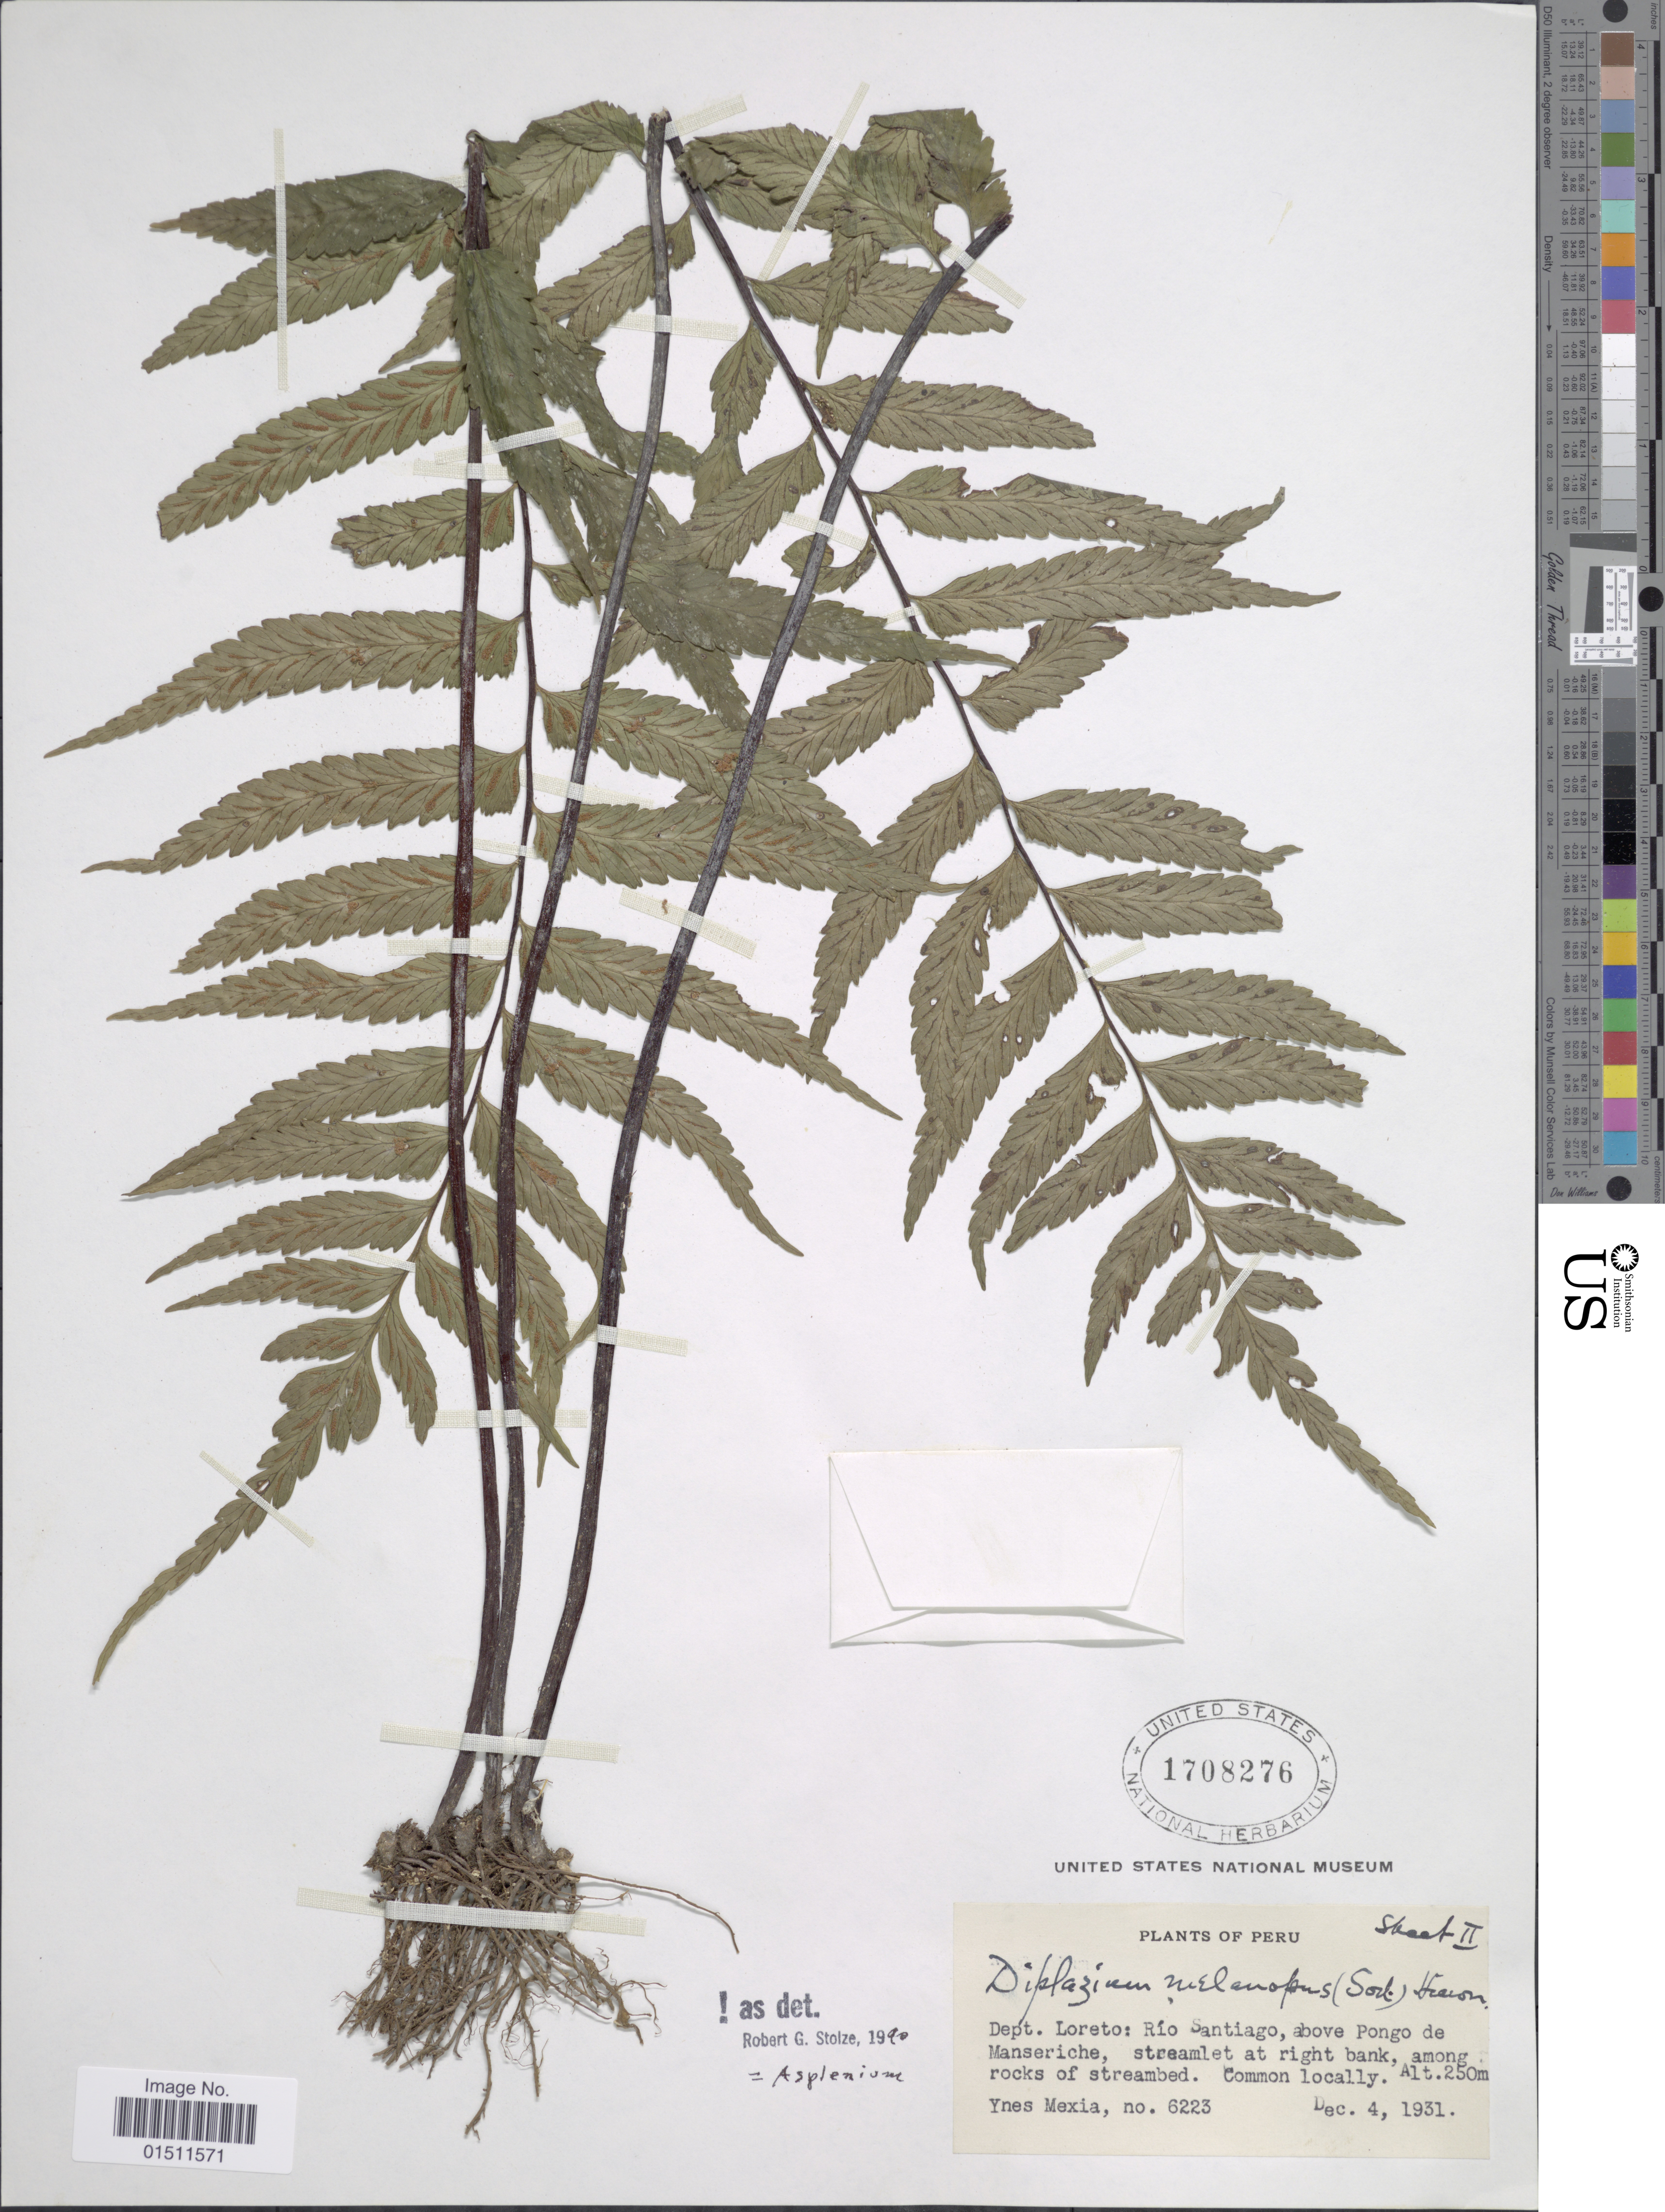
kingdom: Plantae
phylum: Tracheophyta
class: Polypodiopsida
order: Polypodiales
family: Aspleniaceae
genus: Asplenium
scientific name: Asplenium melanopus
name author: Sodiro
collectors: Y. Mexia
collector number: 6223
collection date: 1931-12-04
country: Peru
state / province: Loreto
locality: Dept. Loreto; Rio Santiago, above Pongo de Manseriche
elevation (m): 250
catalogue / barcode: US 1708276